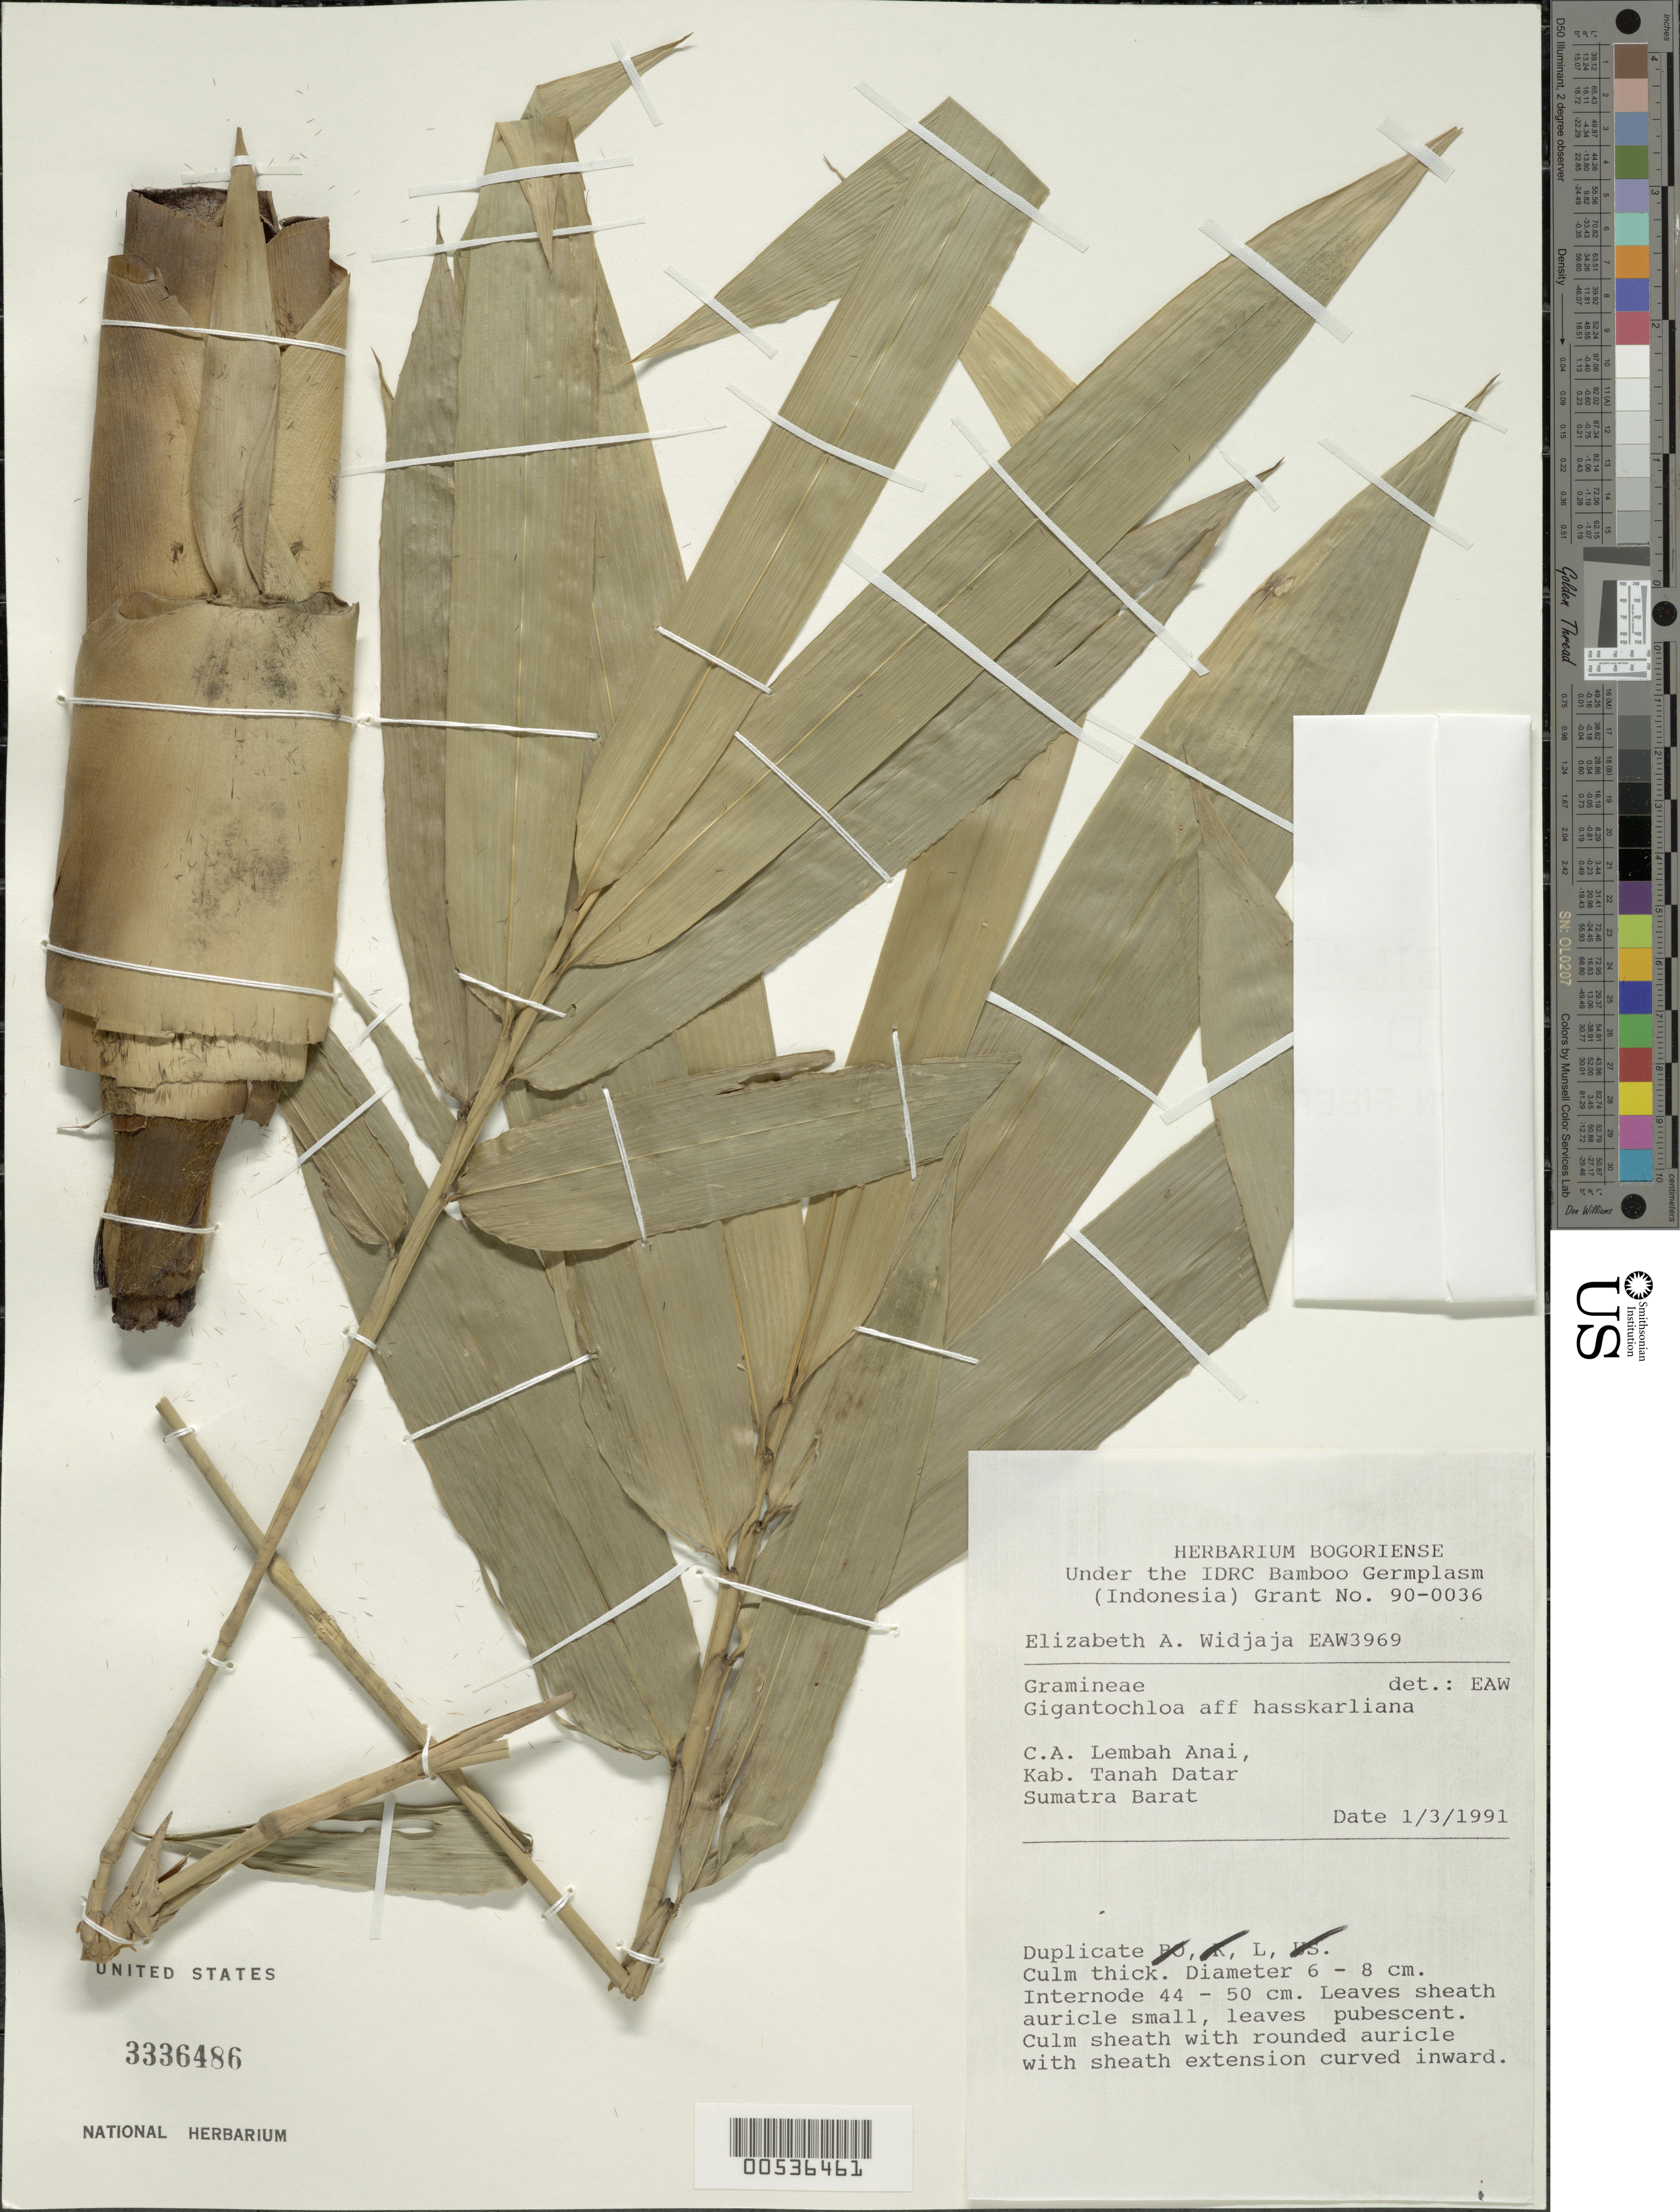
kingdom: Plantae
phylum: Tracheophyta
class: Liliopsida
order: Poales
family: Poaceae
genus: Gigantochloa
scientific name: Gigantochloa hasskarliana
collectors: E. A. Widjaja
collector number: Eaw3969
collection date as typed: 01 Mar 1991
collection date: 1991-03-01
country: Indonesia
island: Sumatra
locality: Barat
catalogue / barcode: US 3336486